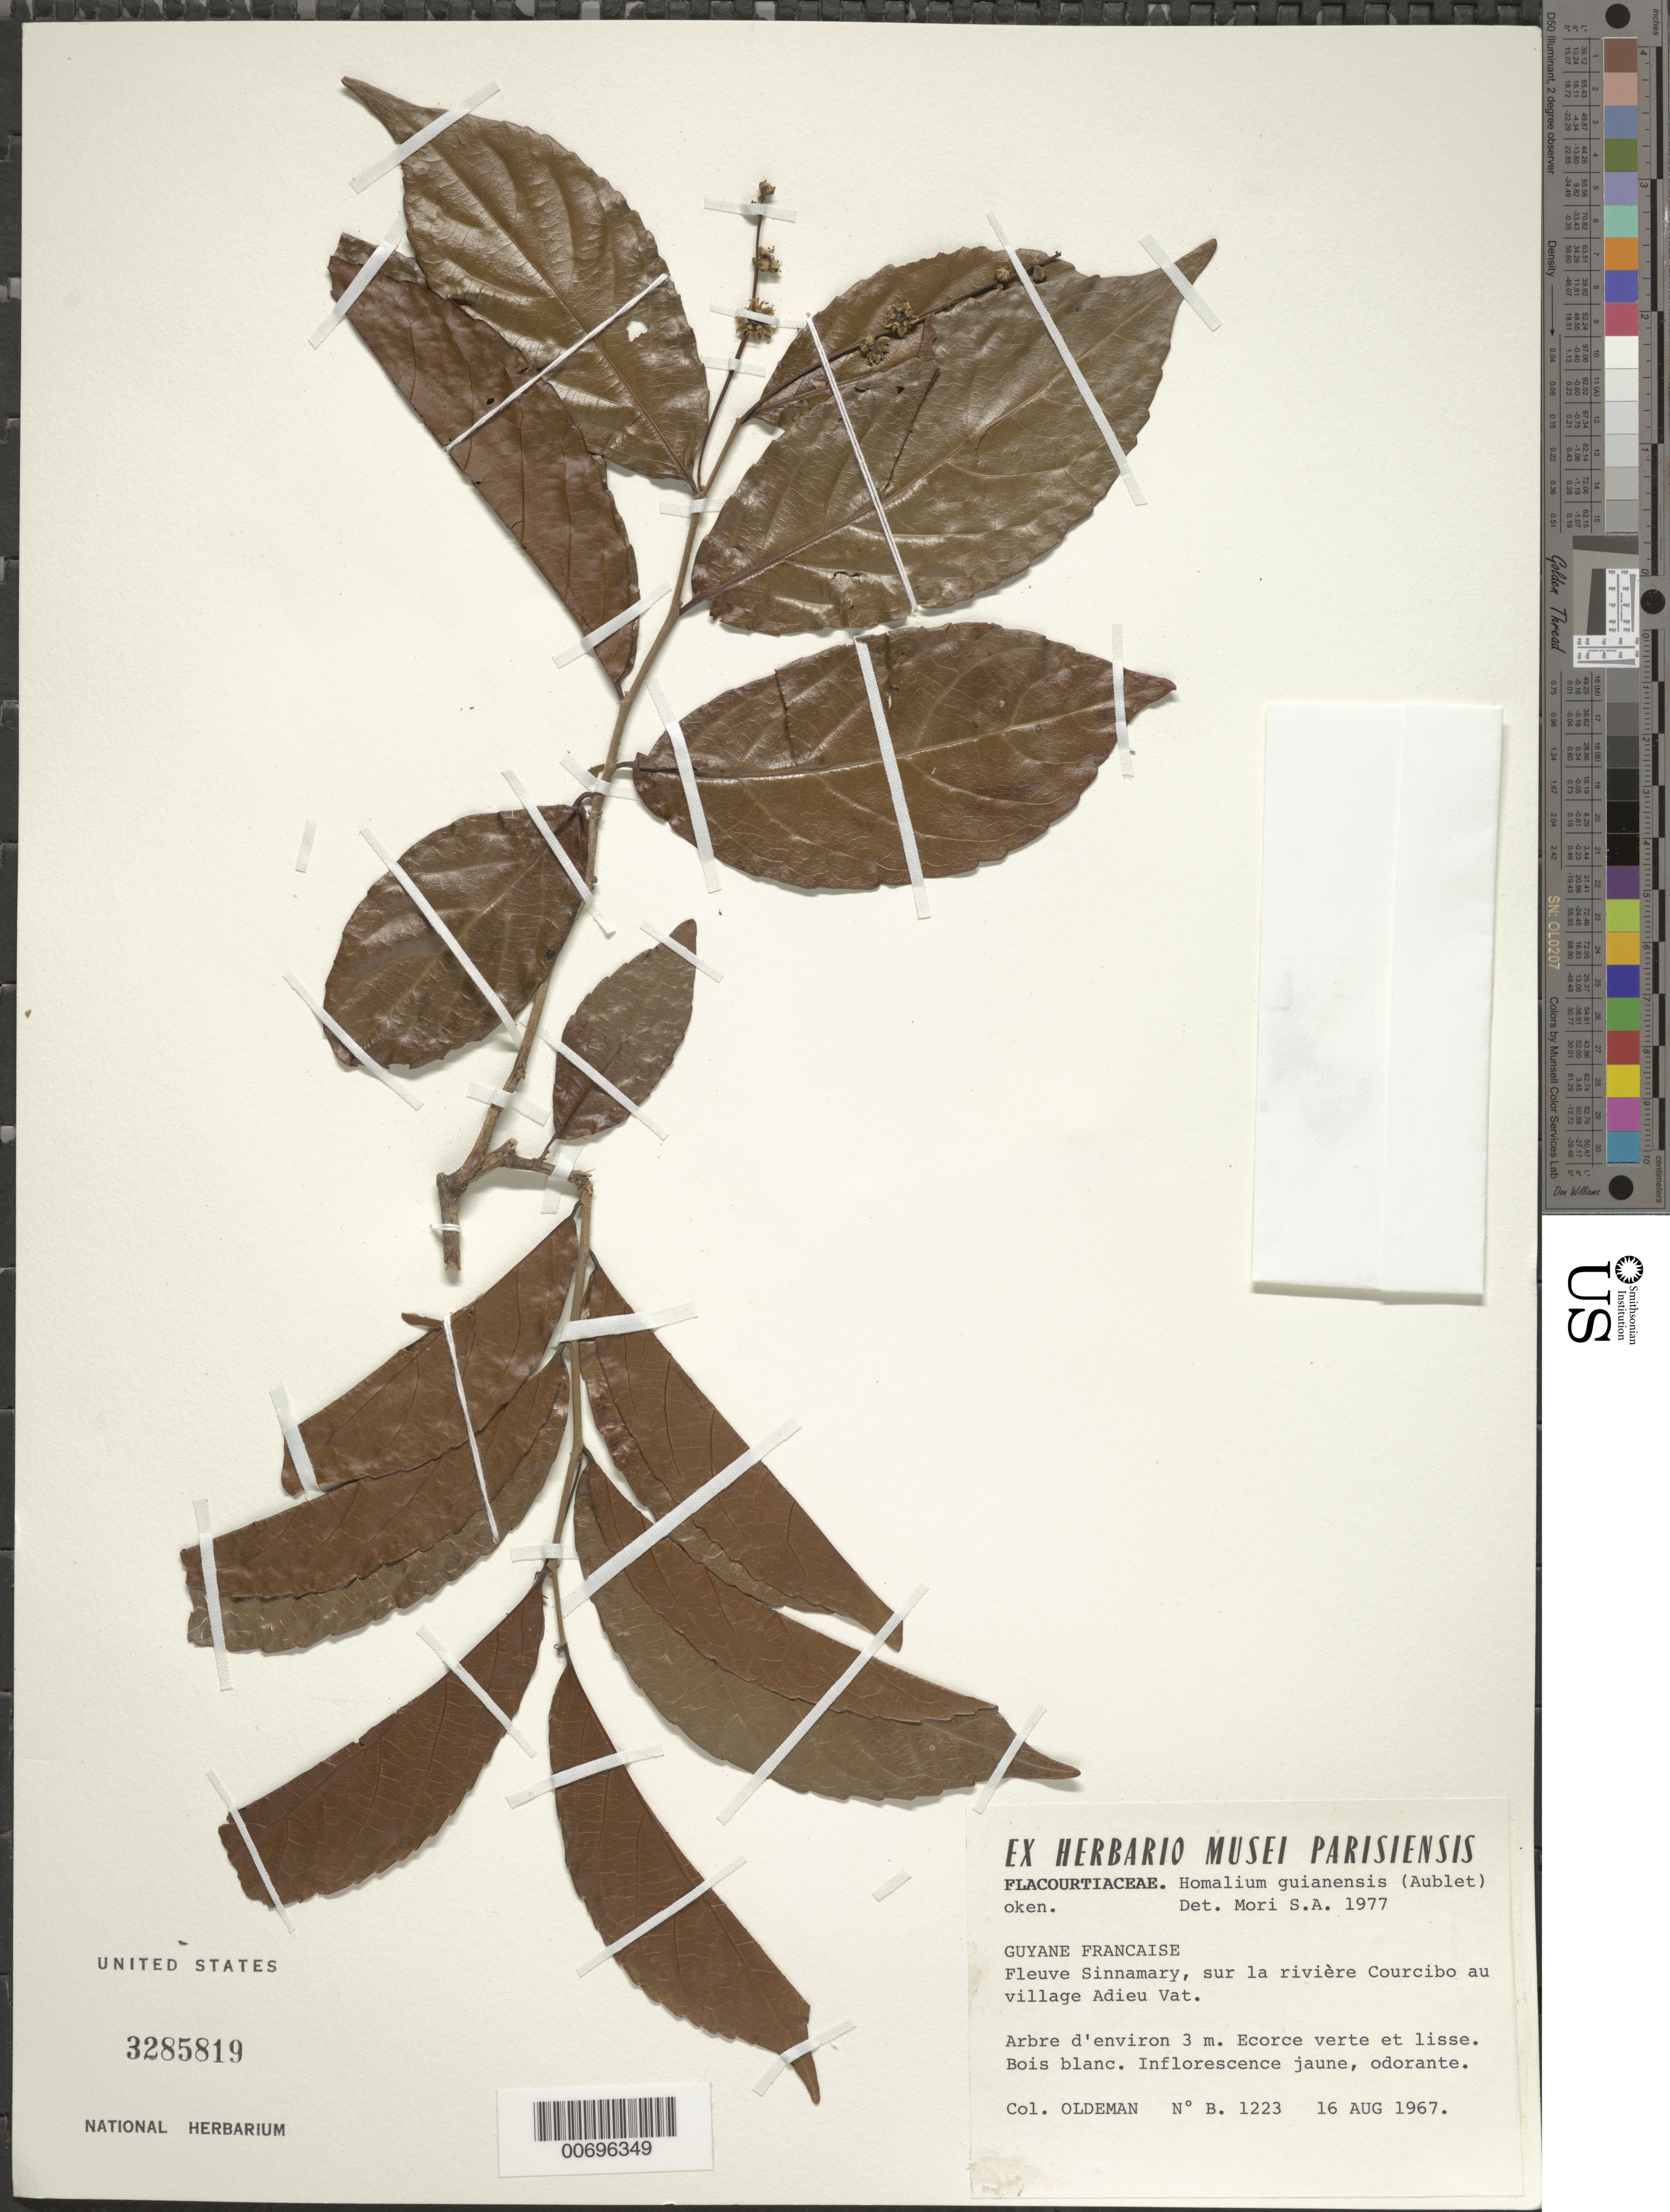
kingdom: Plantae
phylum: Tracheophyta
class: Magnoliopsida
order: Malpighiales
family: Salicaceae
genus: Homalium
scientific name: Homalium guianense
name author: (Aubl.) Oken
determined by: Mori, Scott A.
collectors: R. Oldeman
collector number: B 1223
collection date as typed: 16-Aug-67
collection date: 1967-08-16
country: French Guiana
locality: Fleuve Sinnamary, sur la rivière Courcibo au village Adieu Vat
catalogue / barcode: US 3285819